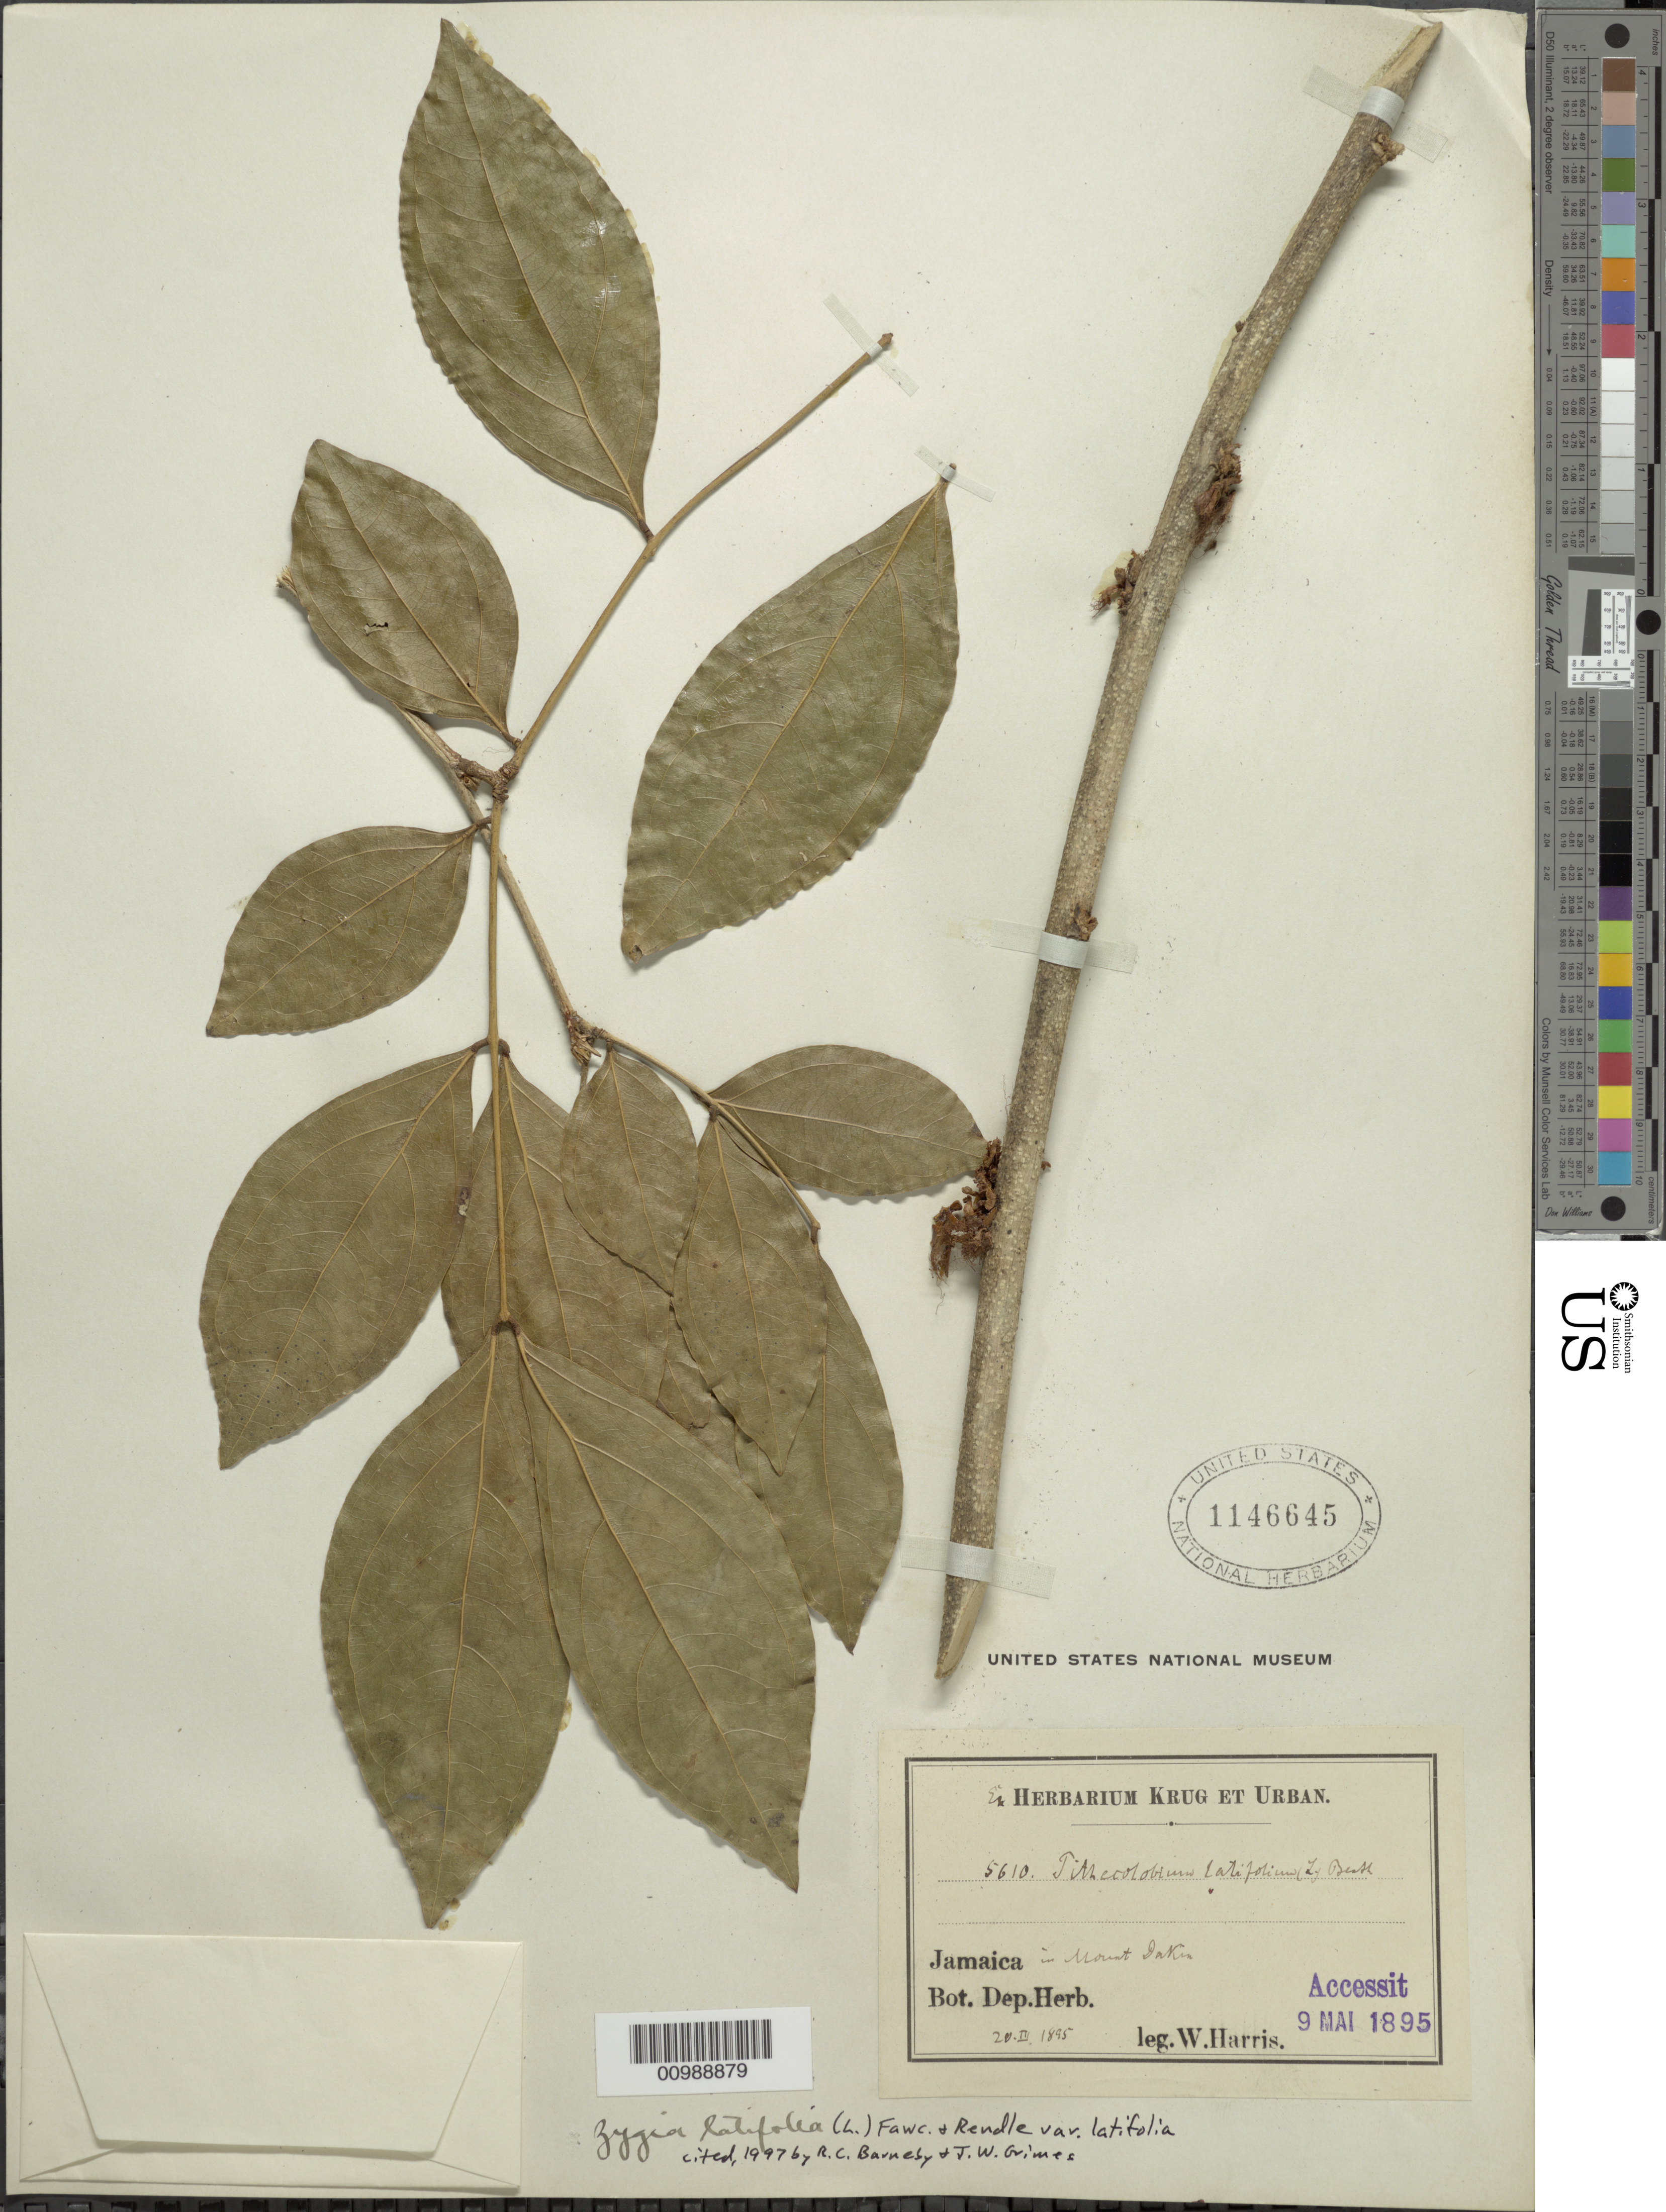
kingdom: Plantae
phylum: Tracheophyta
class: Magnoliopsida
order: Fabales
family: Fabaceae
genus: Zygia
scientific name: Zygia latifolia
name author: (L.) Fawc. & Rendle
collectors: W. H. Harris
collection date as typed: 20 Apr 1895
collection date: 1895-04-20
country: Jamaica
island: Jamaica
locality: Mount Dakin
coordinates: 0 N, 0 E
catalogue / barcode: US 1146645